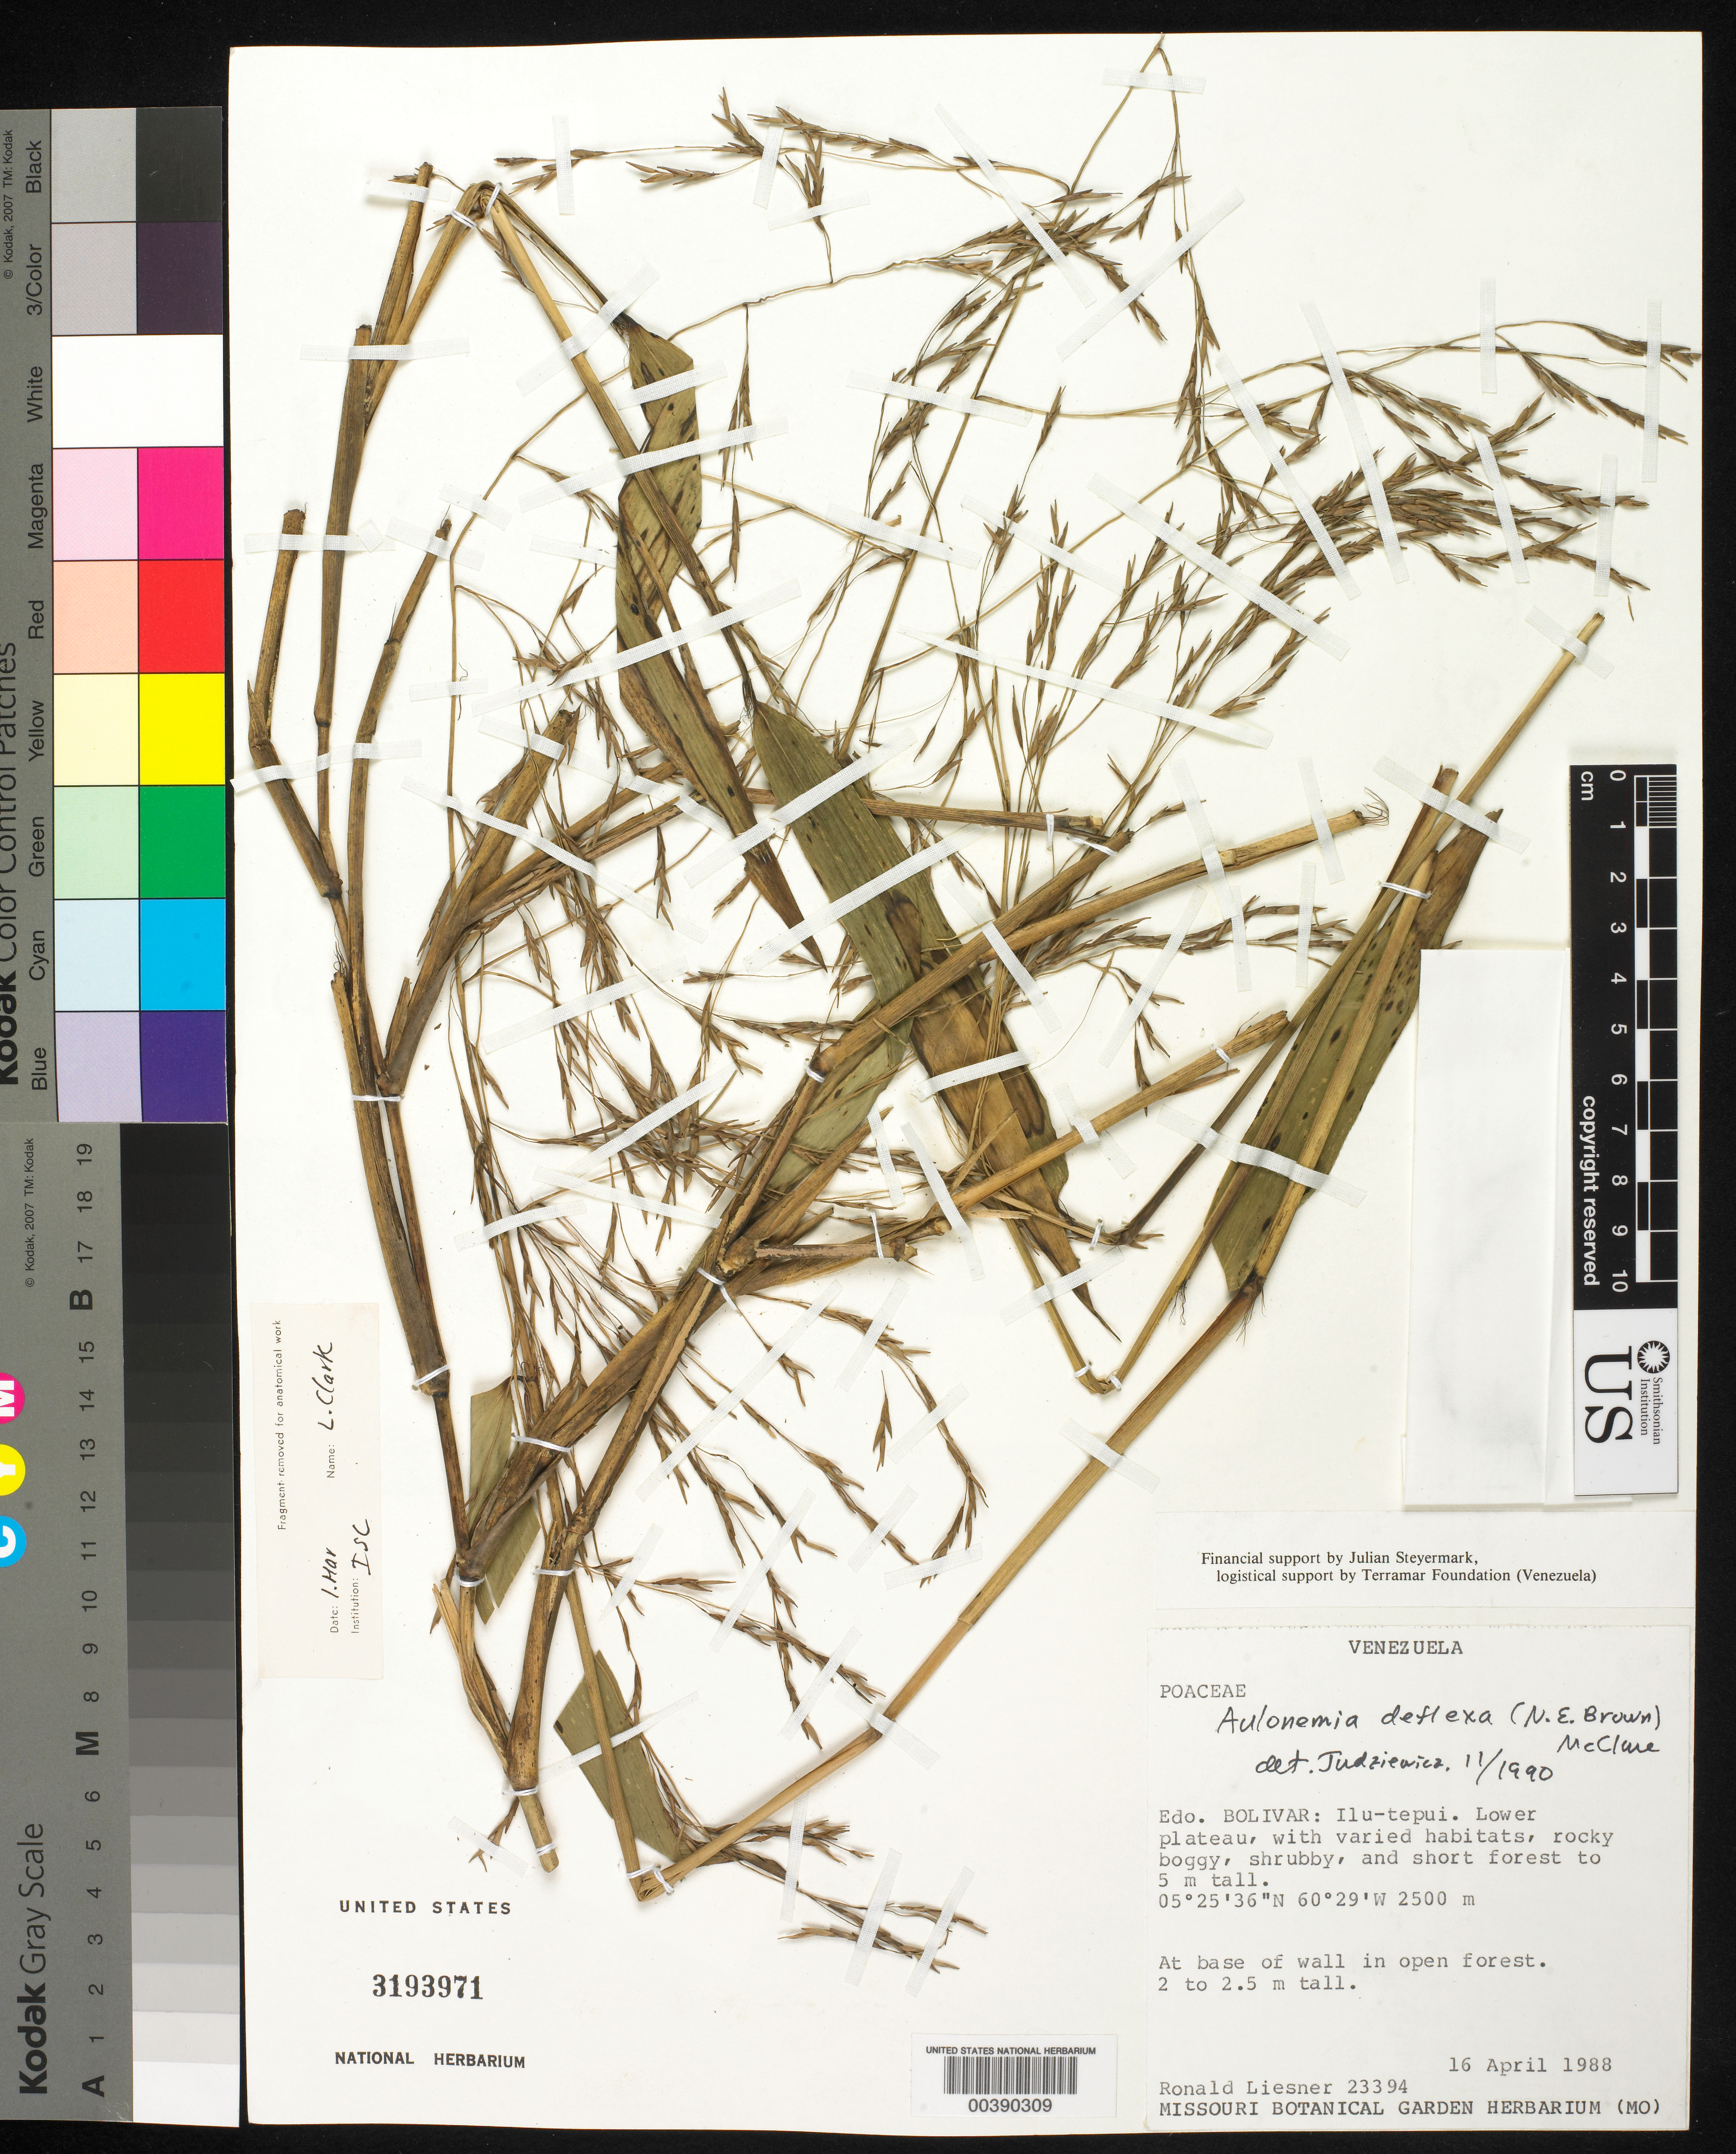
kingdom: Plantae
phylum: Tracheophyta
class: Liliopsida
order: Poales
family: Poaceae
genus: Aulonemia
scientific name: Aulonemia deflexa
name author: (N.E. Br.) McClure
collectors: R. L. Liesner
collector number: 23394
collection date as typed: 16 Apr 1988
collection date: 1988-04-16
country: Venezuela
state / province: Bolivar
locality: Ilu-tepui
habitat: Lower plateau, w/varied habitats, rocky boggy, shrubby, and forest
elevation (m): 2500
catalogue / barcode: US 3193971